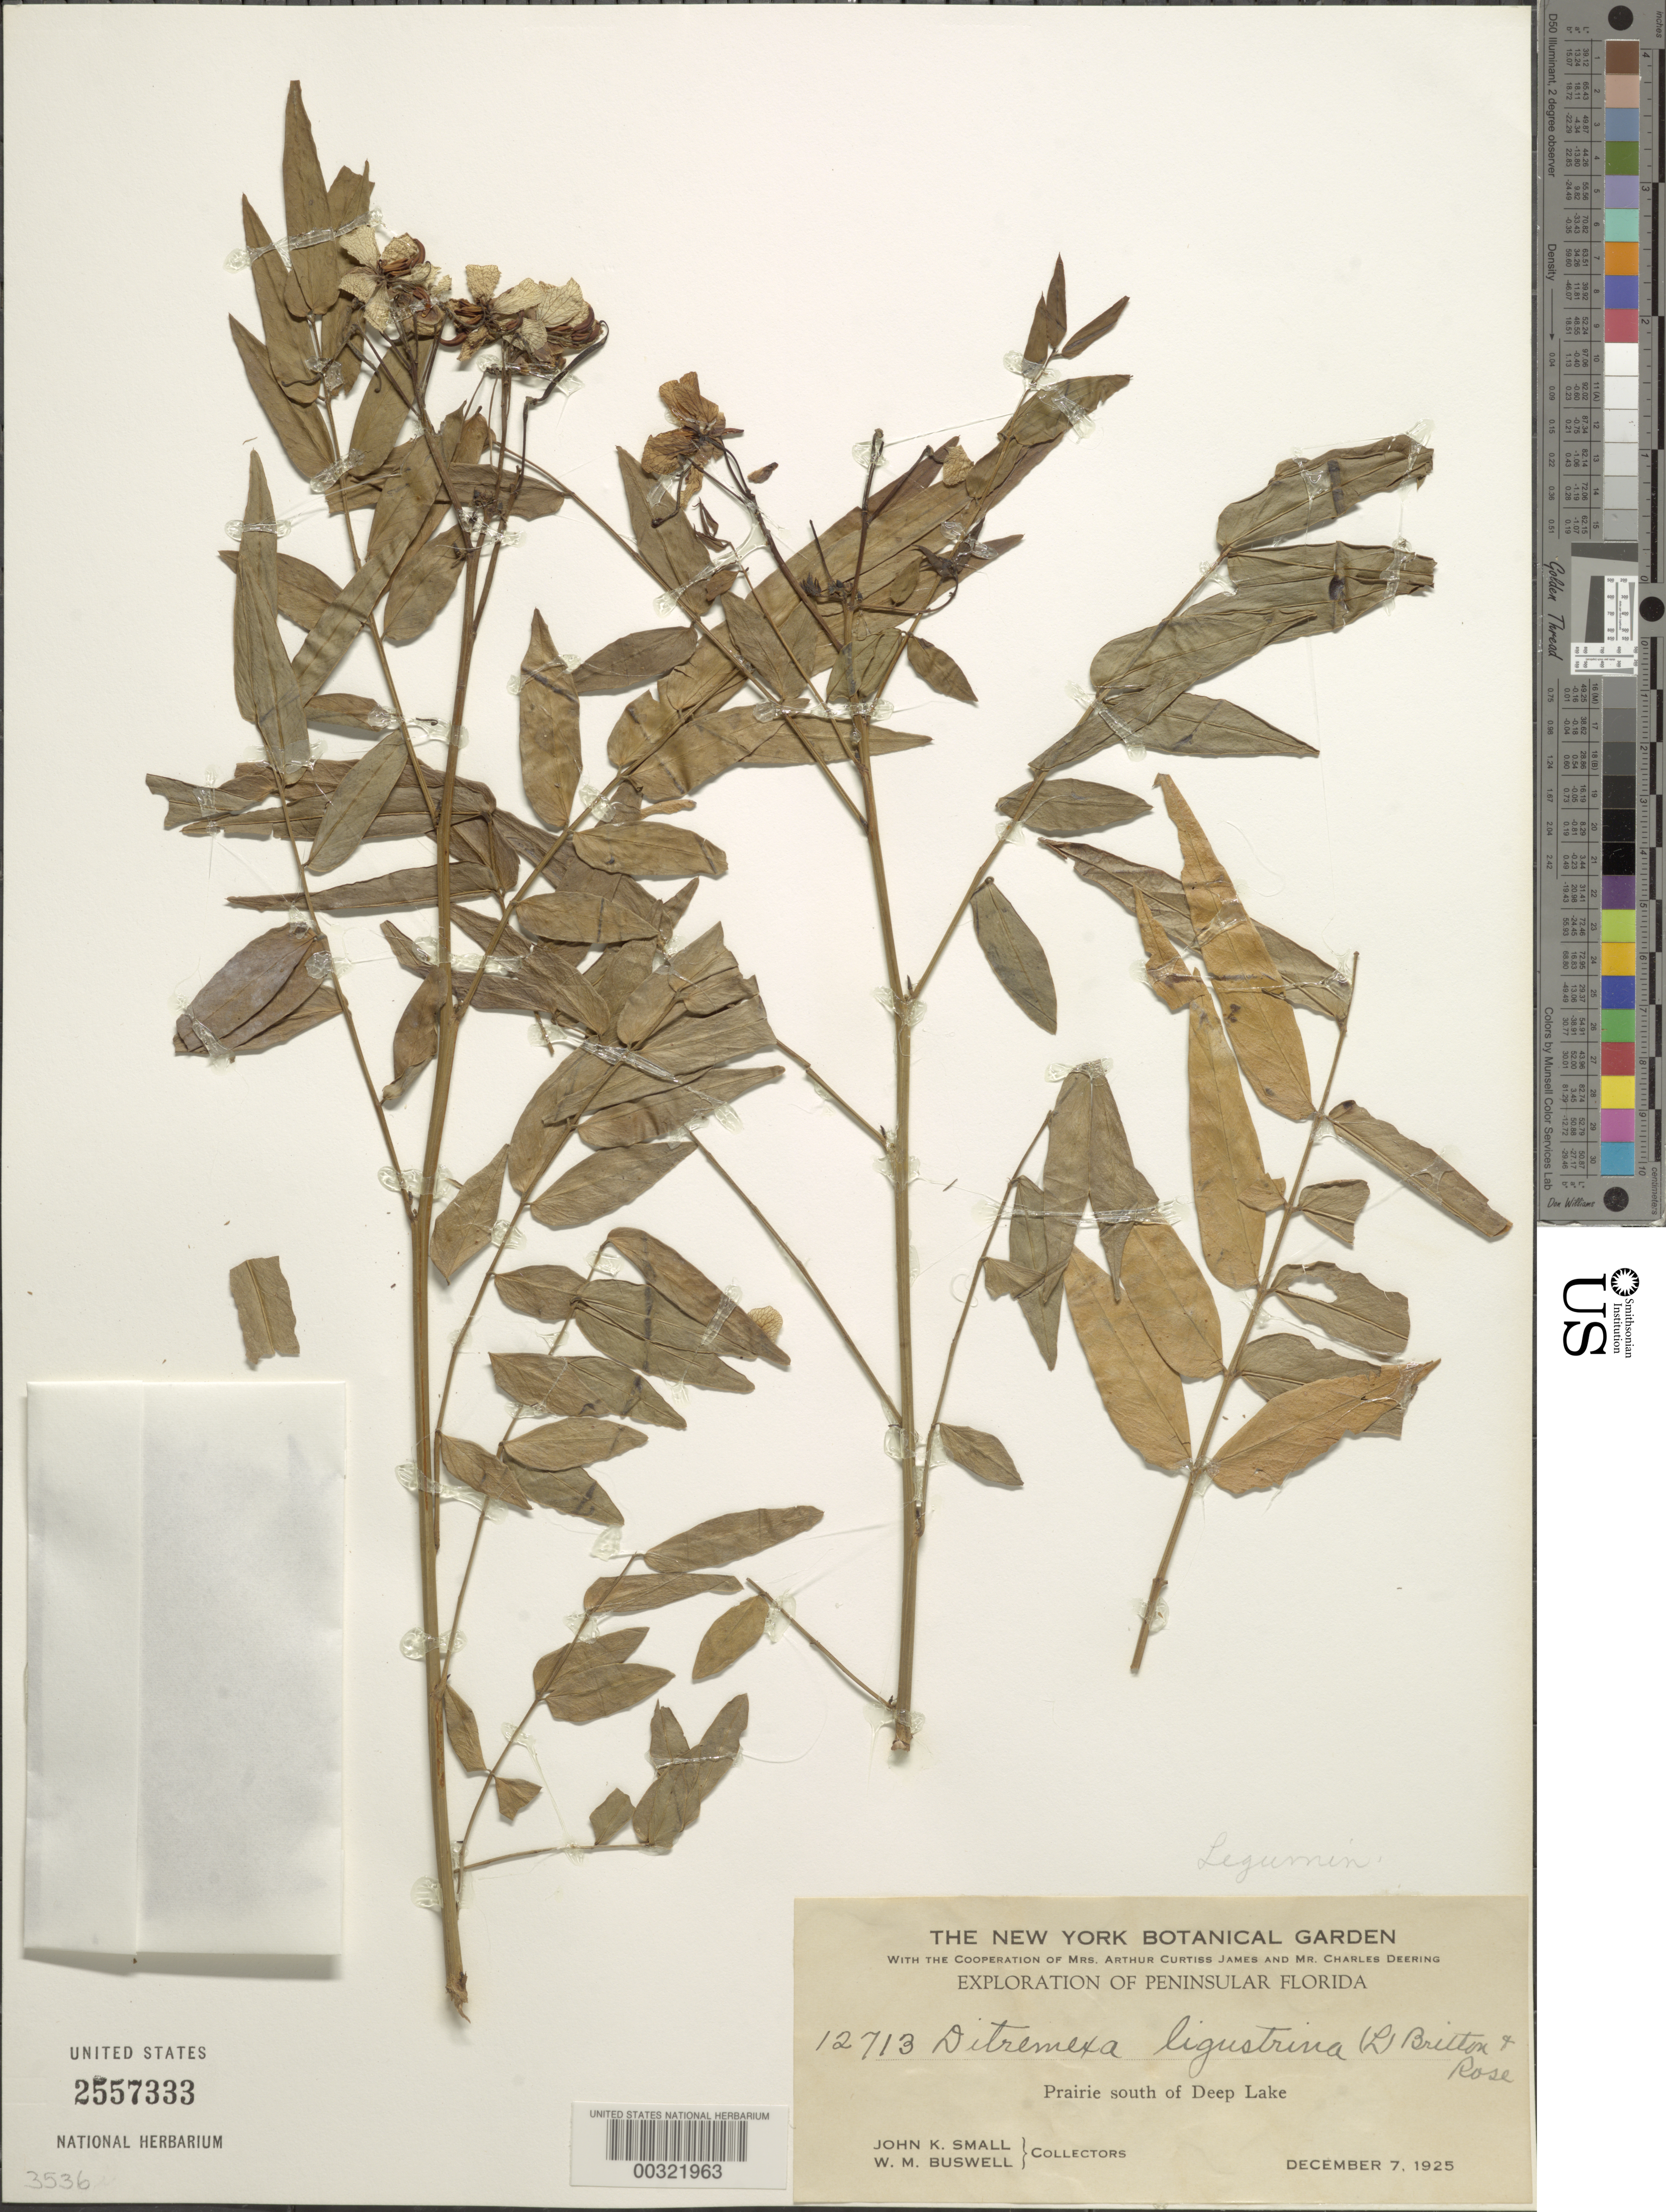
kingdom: Plantae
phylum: Tracheophyta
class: Magnoliopsida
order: Fabales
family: Fabaceae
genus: Senna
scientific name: Senna ligustrina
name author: (L.) H.S. Irwin & Barneby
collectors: J. K. Small & W. Buswell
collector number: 12713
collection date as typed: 07 Dec 1925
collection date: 1925-12-07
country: United States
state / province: Florida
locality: S of deep lake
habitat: Prairie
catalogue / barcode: US 2557333